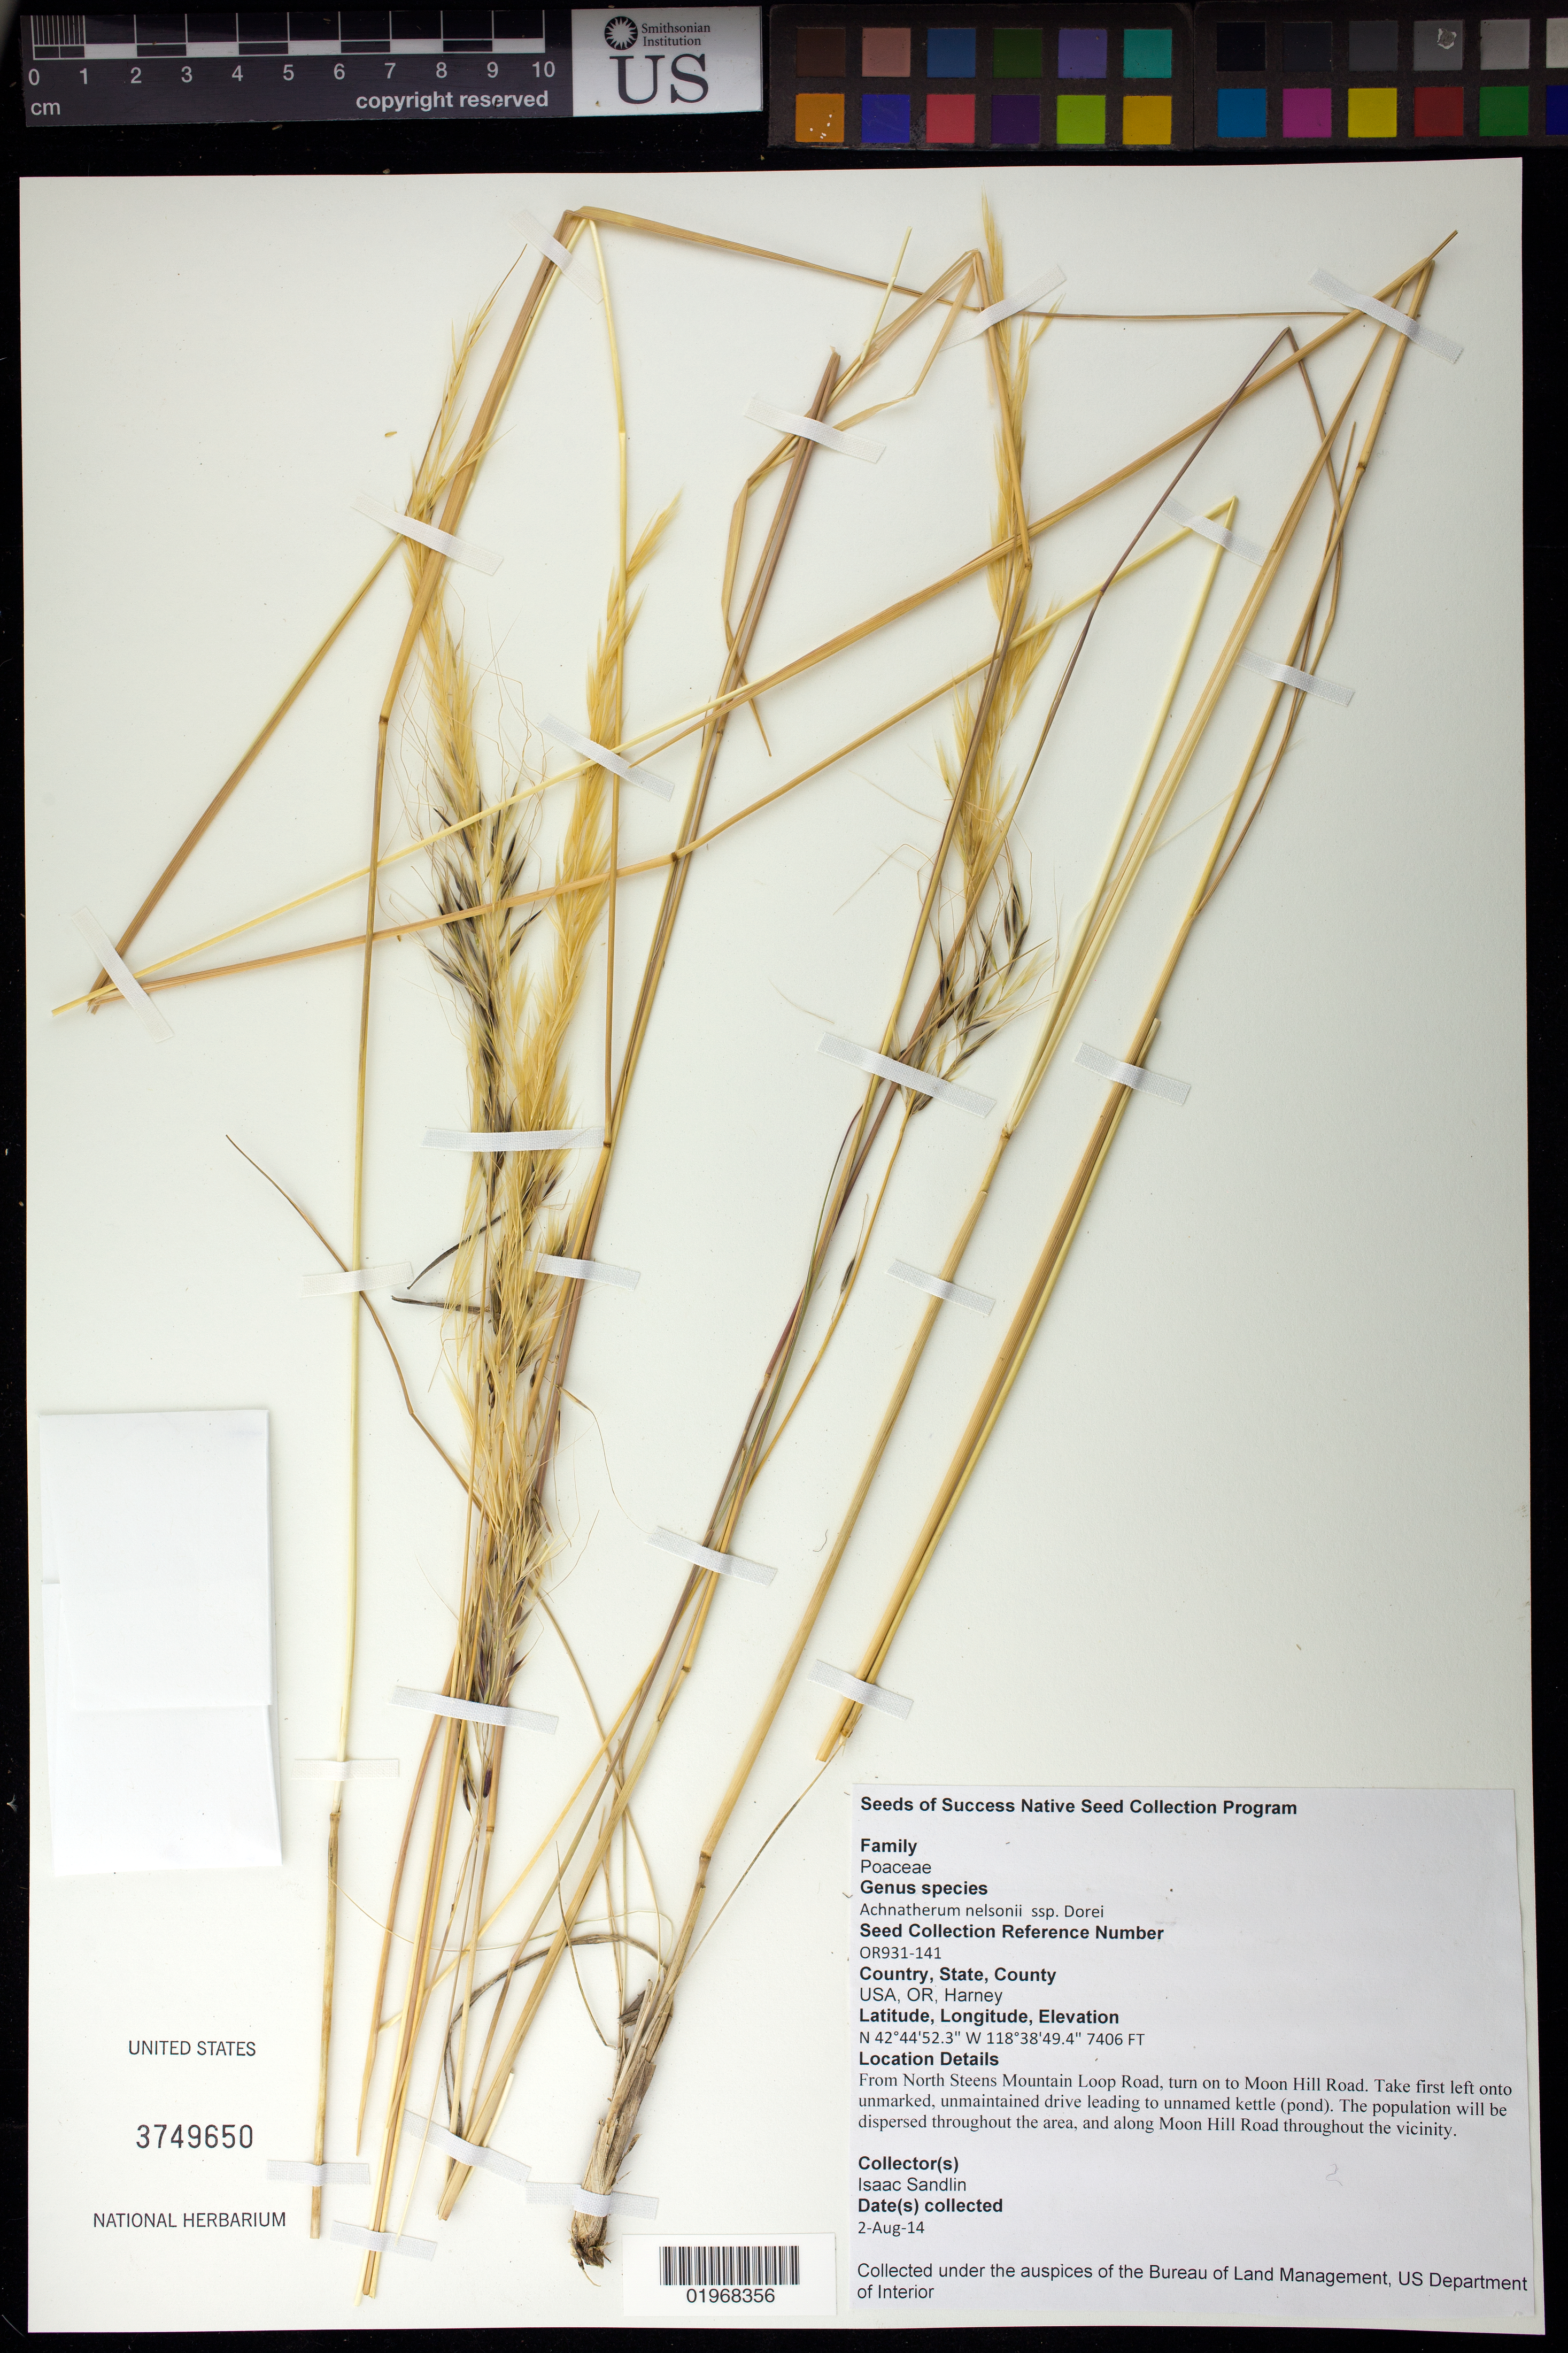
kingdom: Plantae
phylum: Tracheophyta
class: Liliopsida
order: Poales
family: Poaceae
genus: Achnatherum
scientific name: Achnatherum nelsonii subsp. dorei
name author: (Barkworth & J. Maze) Barkworth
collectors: I. Sandlin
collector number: OR931-141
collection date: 2014-08-02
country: United States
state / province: Oregon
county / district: Harney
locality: Steens Mountain Cooperative Management and Protection Area. Along Moon Hill Road.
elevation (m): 2257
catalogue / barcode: US 3749650